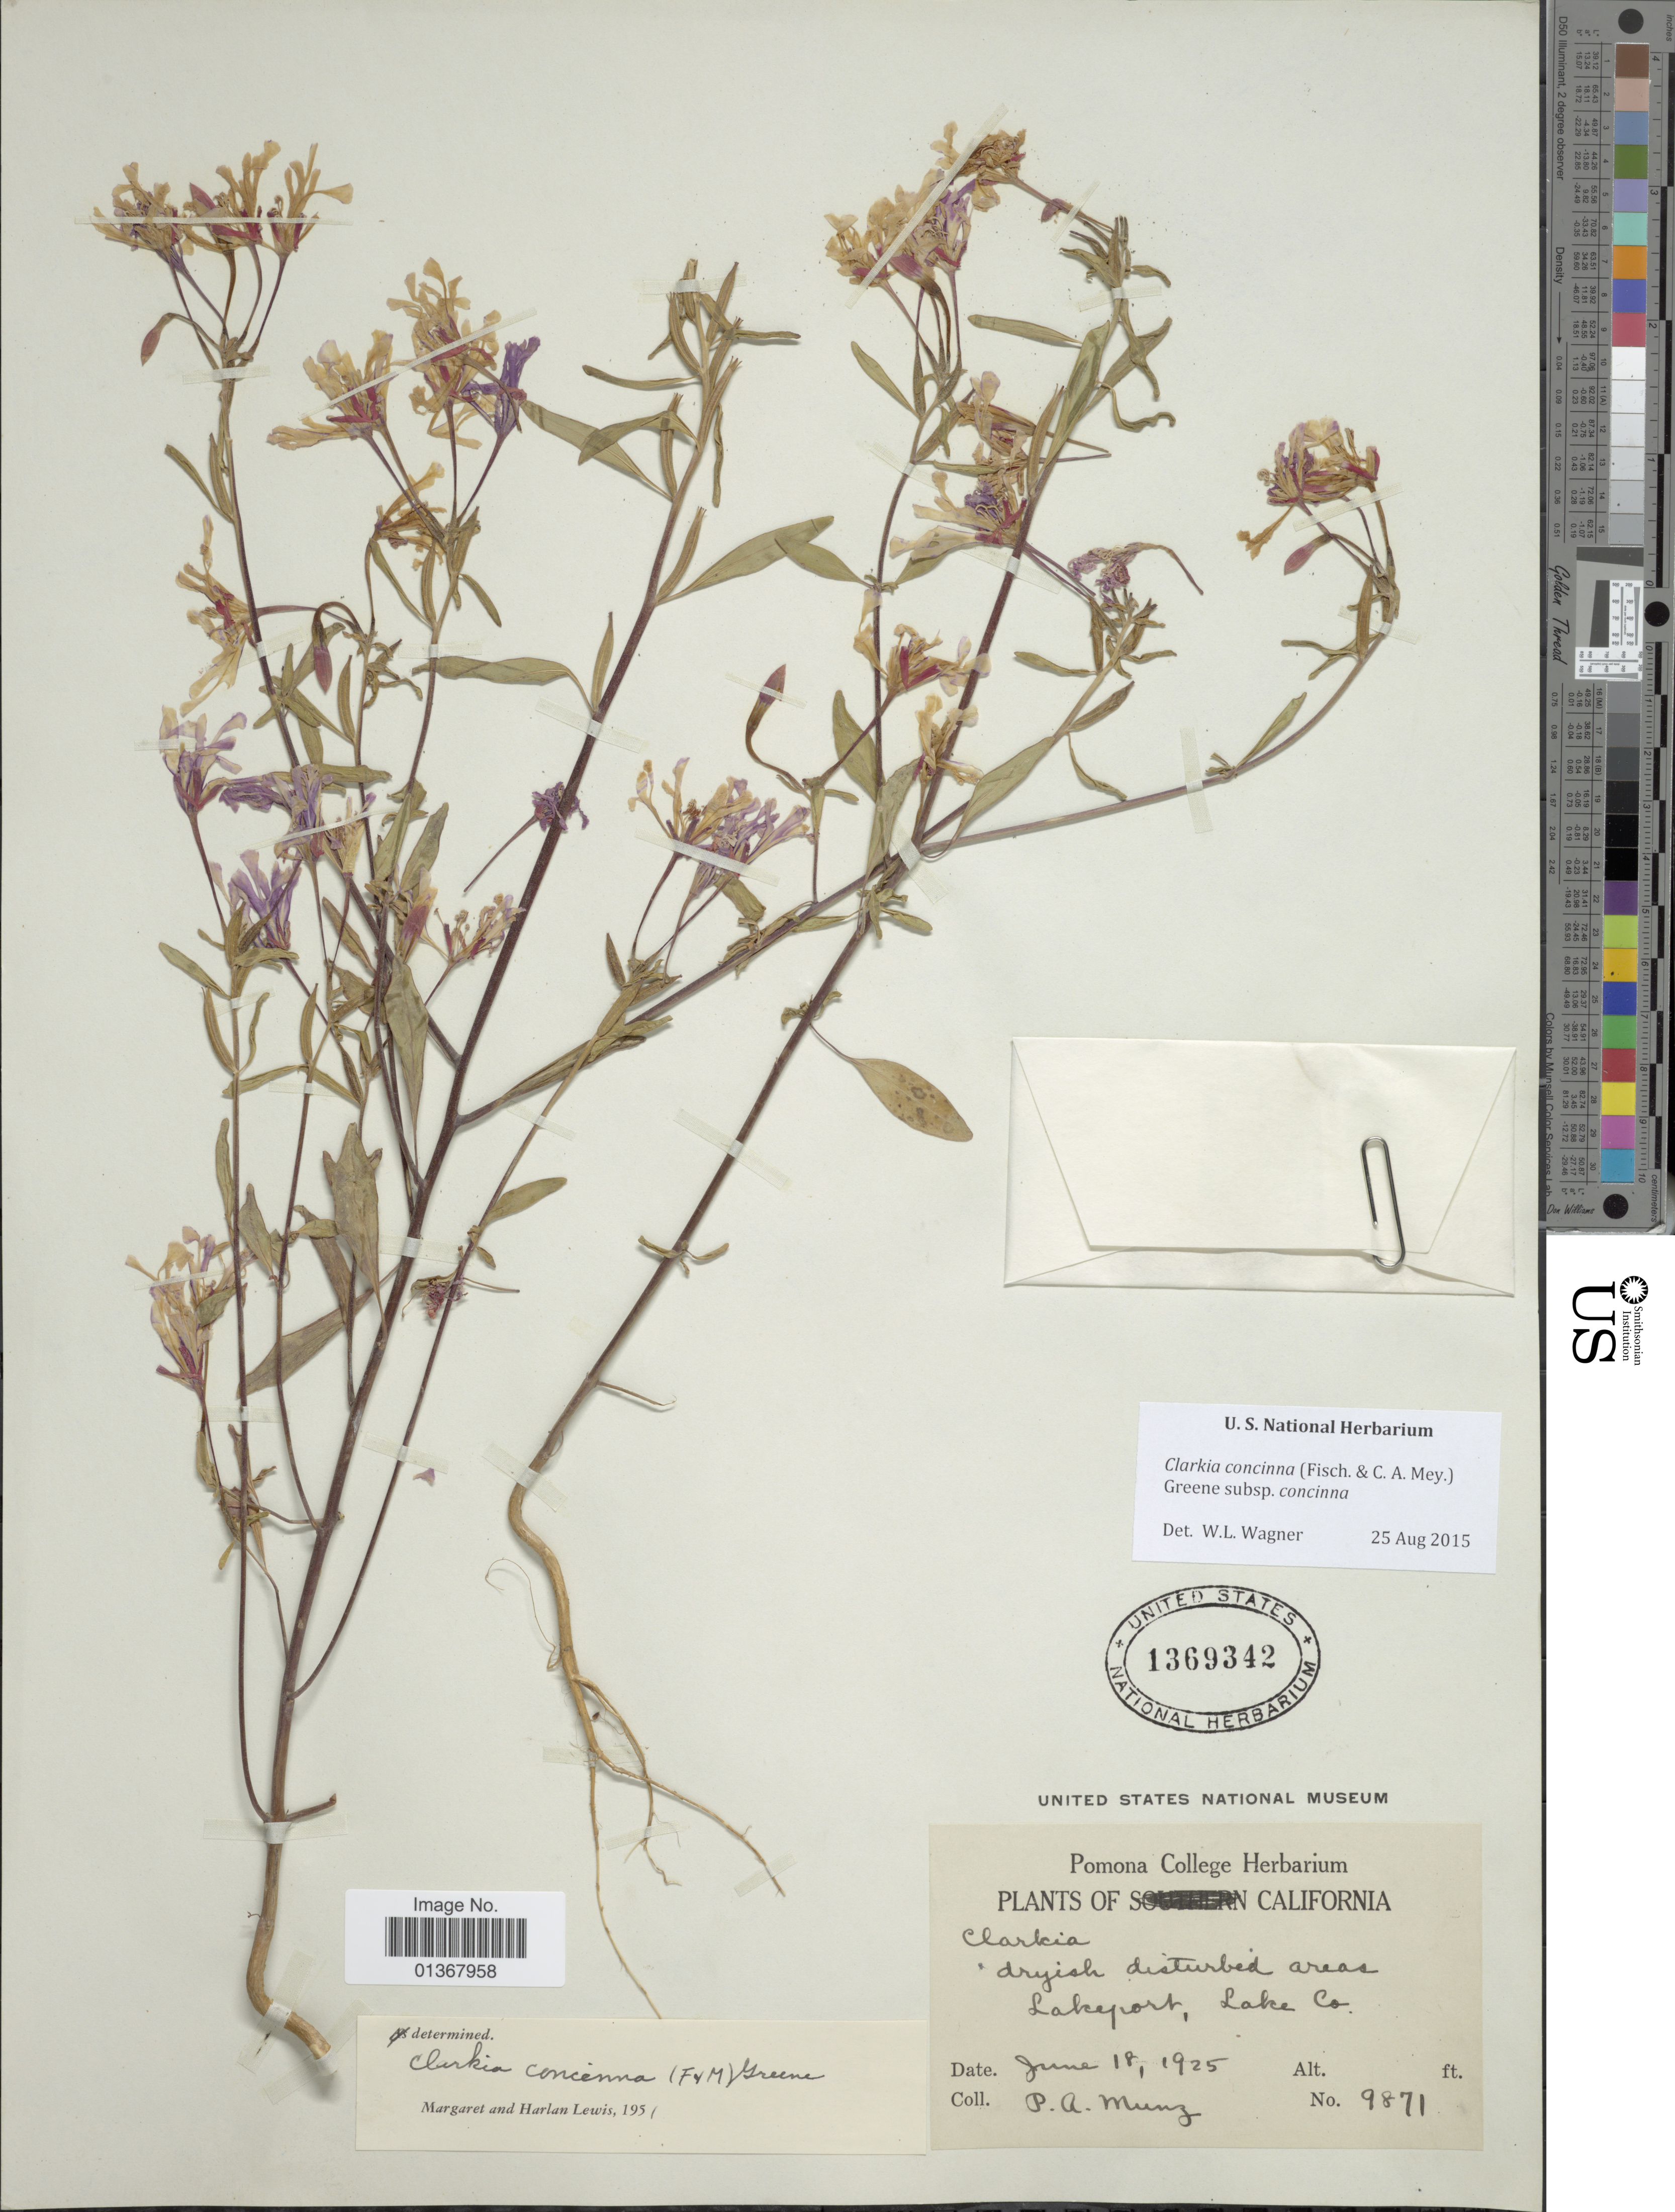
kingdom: Plantae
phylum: Tracheophyta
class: Magnoliopsida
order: Myrtales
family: Onagraceae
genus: Clarkia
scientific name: Clarkia concinna subsp. concinna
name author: (Fisch. & C.A. Mey.) Greene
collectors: P. A. Munz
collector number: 9871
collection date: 1925-06-18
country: United States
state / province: California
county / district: Lake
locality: Lakeport, Lake Co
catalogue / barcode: US 1369342